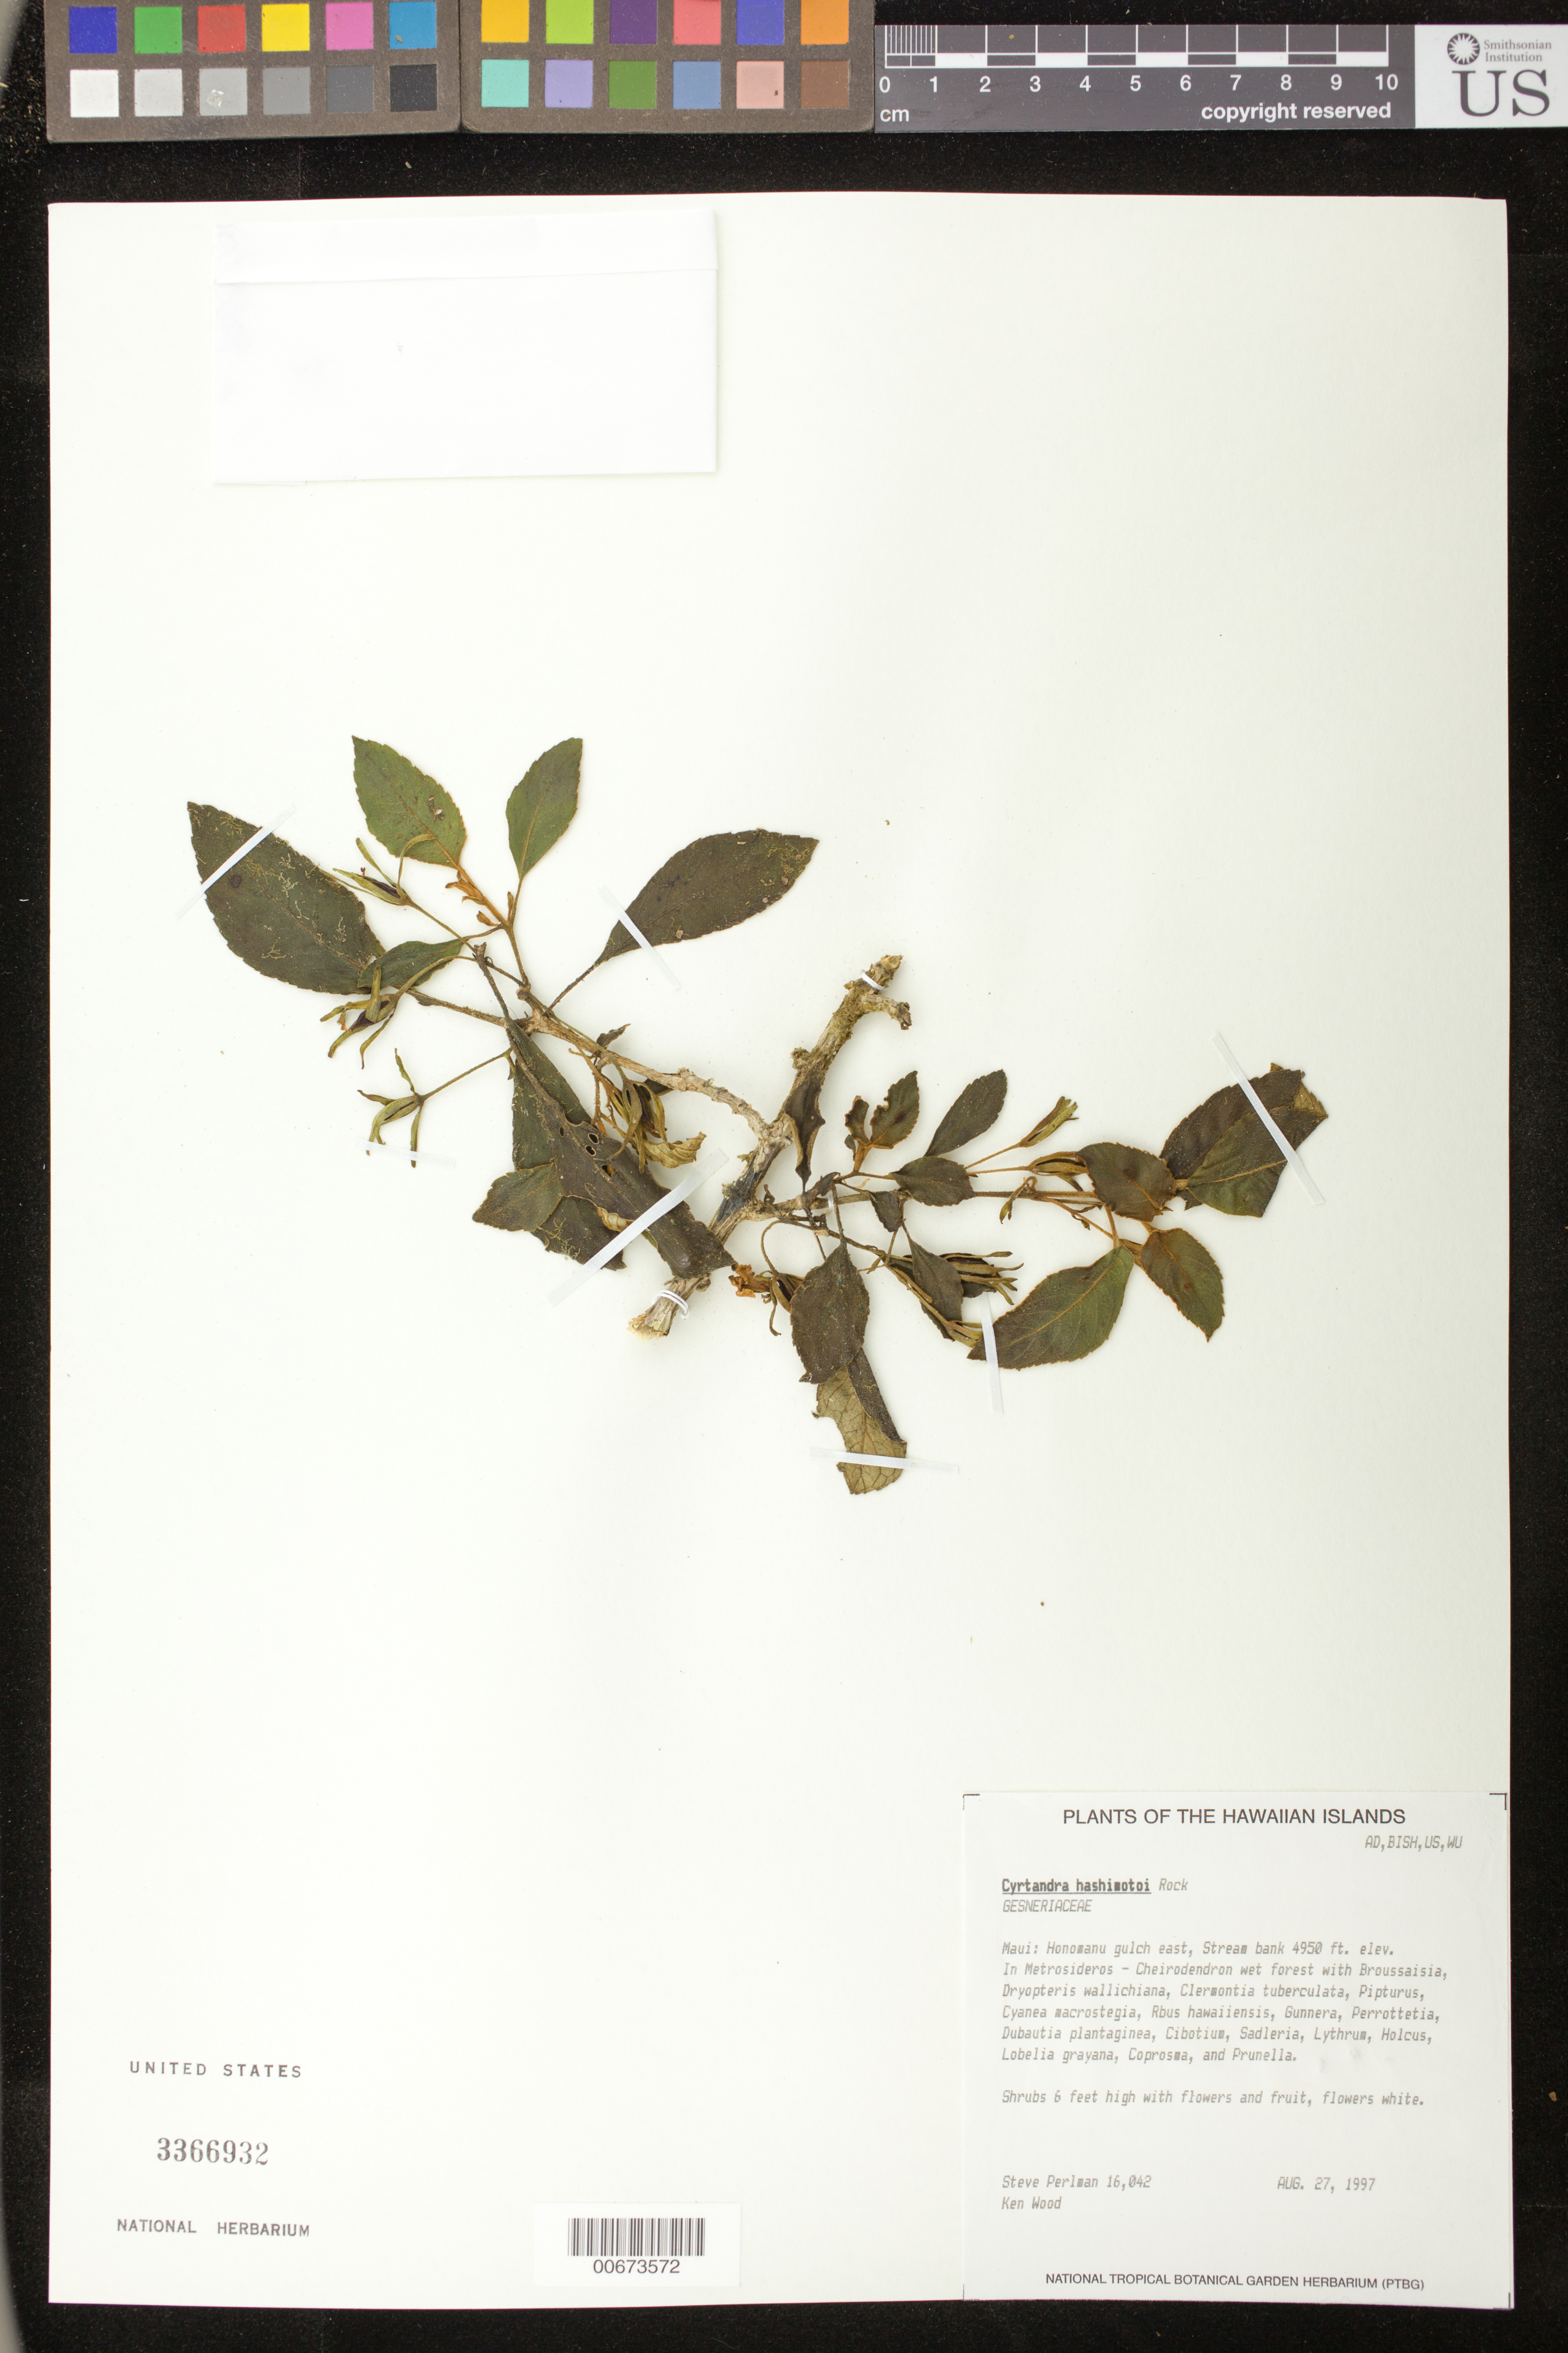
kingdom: Plantae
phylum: Tracheophyta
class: Magnoliopsida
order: Lamiales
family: Gesneriaceae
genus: Cyrtandra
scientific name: Cyrtandra hashimotoi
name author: Rock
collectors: S. P. Perlman & K. Wood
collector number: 16042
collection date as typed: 27 Aug 1997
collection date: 1997-08-27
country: United States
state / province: Hawaii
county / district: Maui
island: Maui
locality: Honomanu gulch east, stream bank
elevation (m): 1509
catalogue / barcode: US 3366932